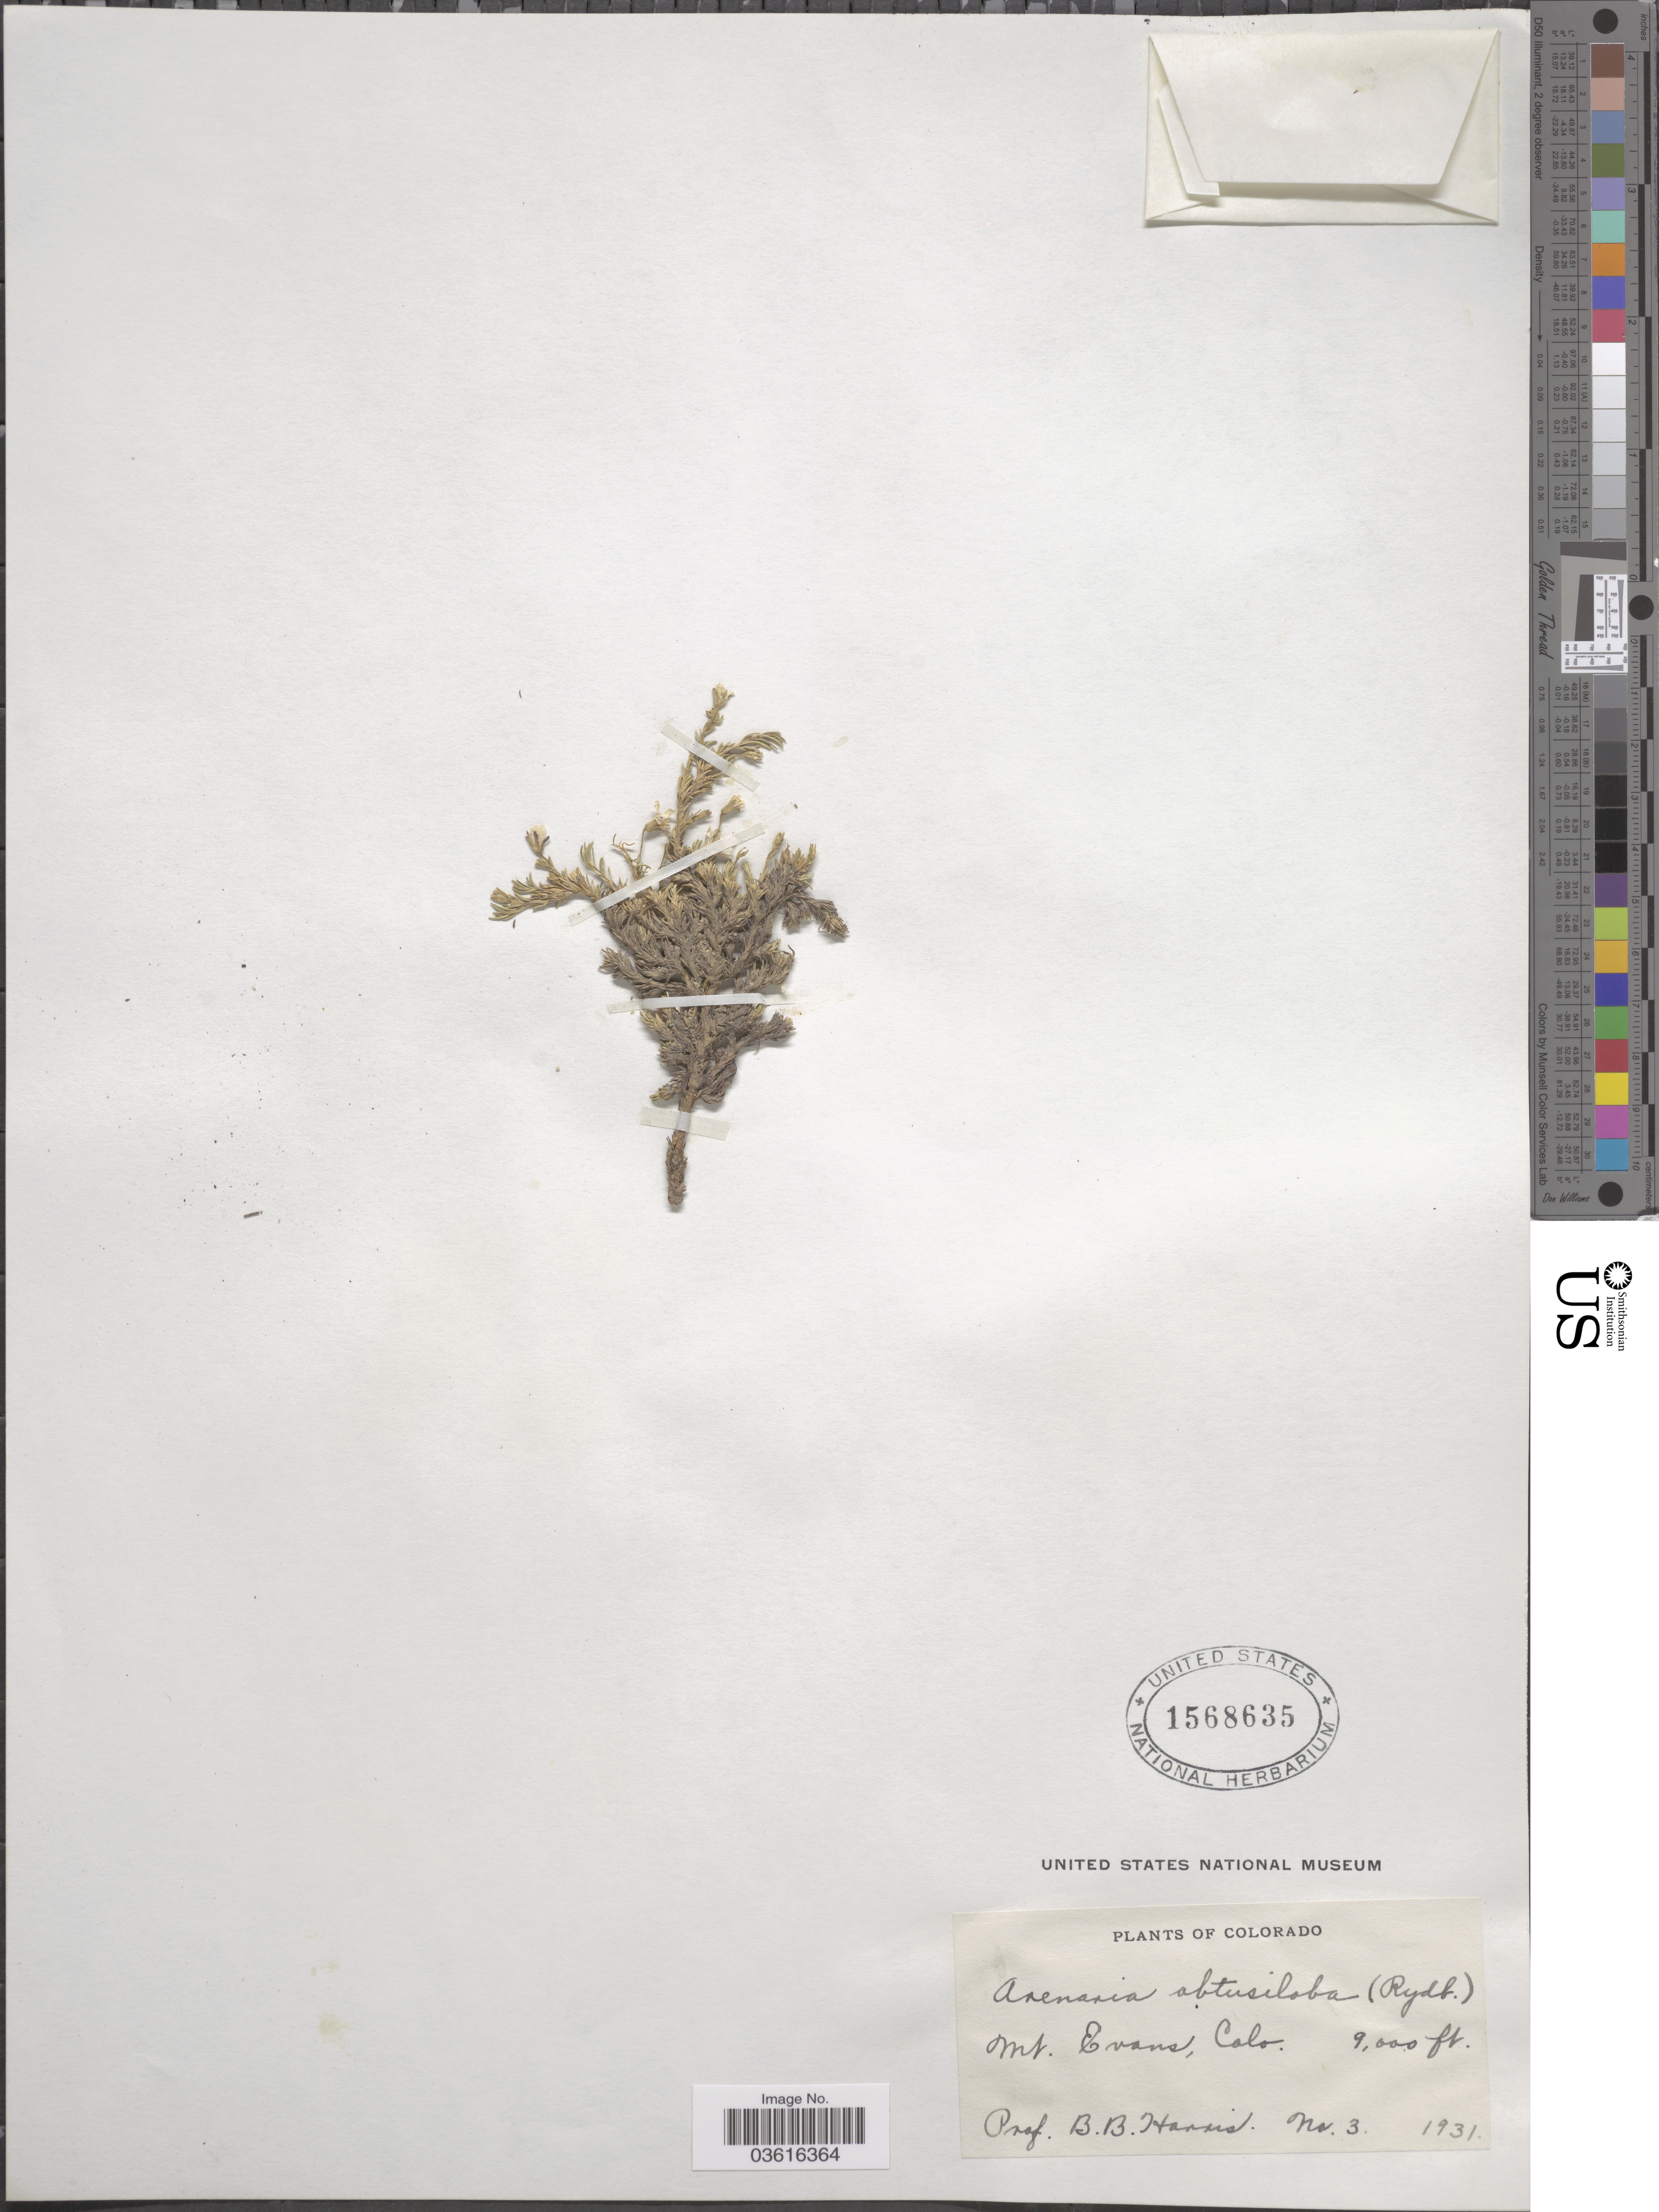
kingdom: Plantae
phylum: Tracheophyta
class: Magnoliopsida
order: Caryophyllales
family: Caryophyllaceae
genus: Cherleria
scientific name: Cherleria obtusiloba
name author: (Rydb.) A.J. Moore & Dillenb.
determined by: Strong, M. T., (US), Smithsonian Institution - National Museum of Natural History (UNITED STATES)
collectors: B. B. Harris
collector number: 3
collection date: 1931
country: United States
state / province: Colorado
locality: Mt. Evans.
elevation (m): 2743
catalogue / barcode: US 1568635